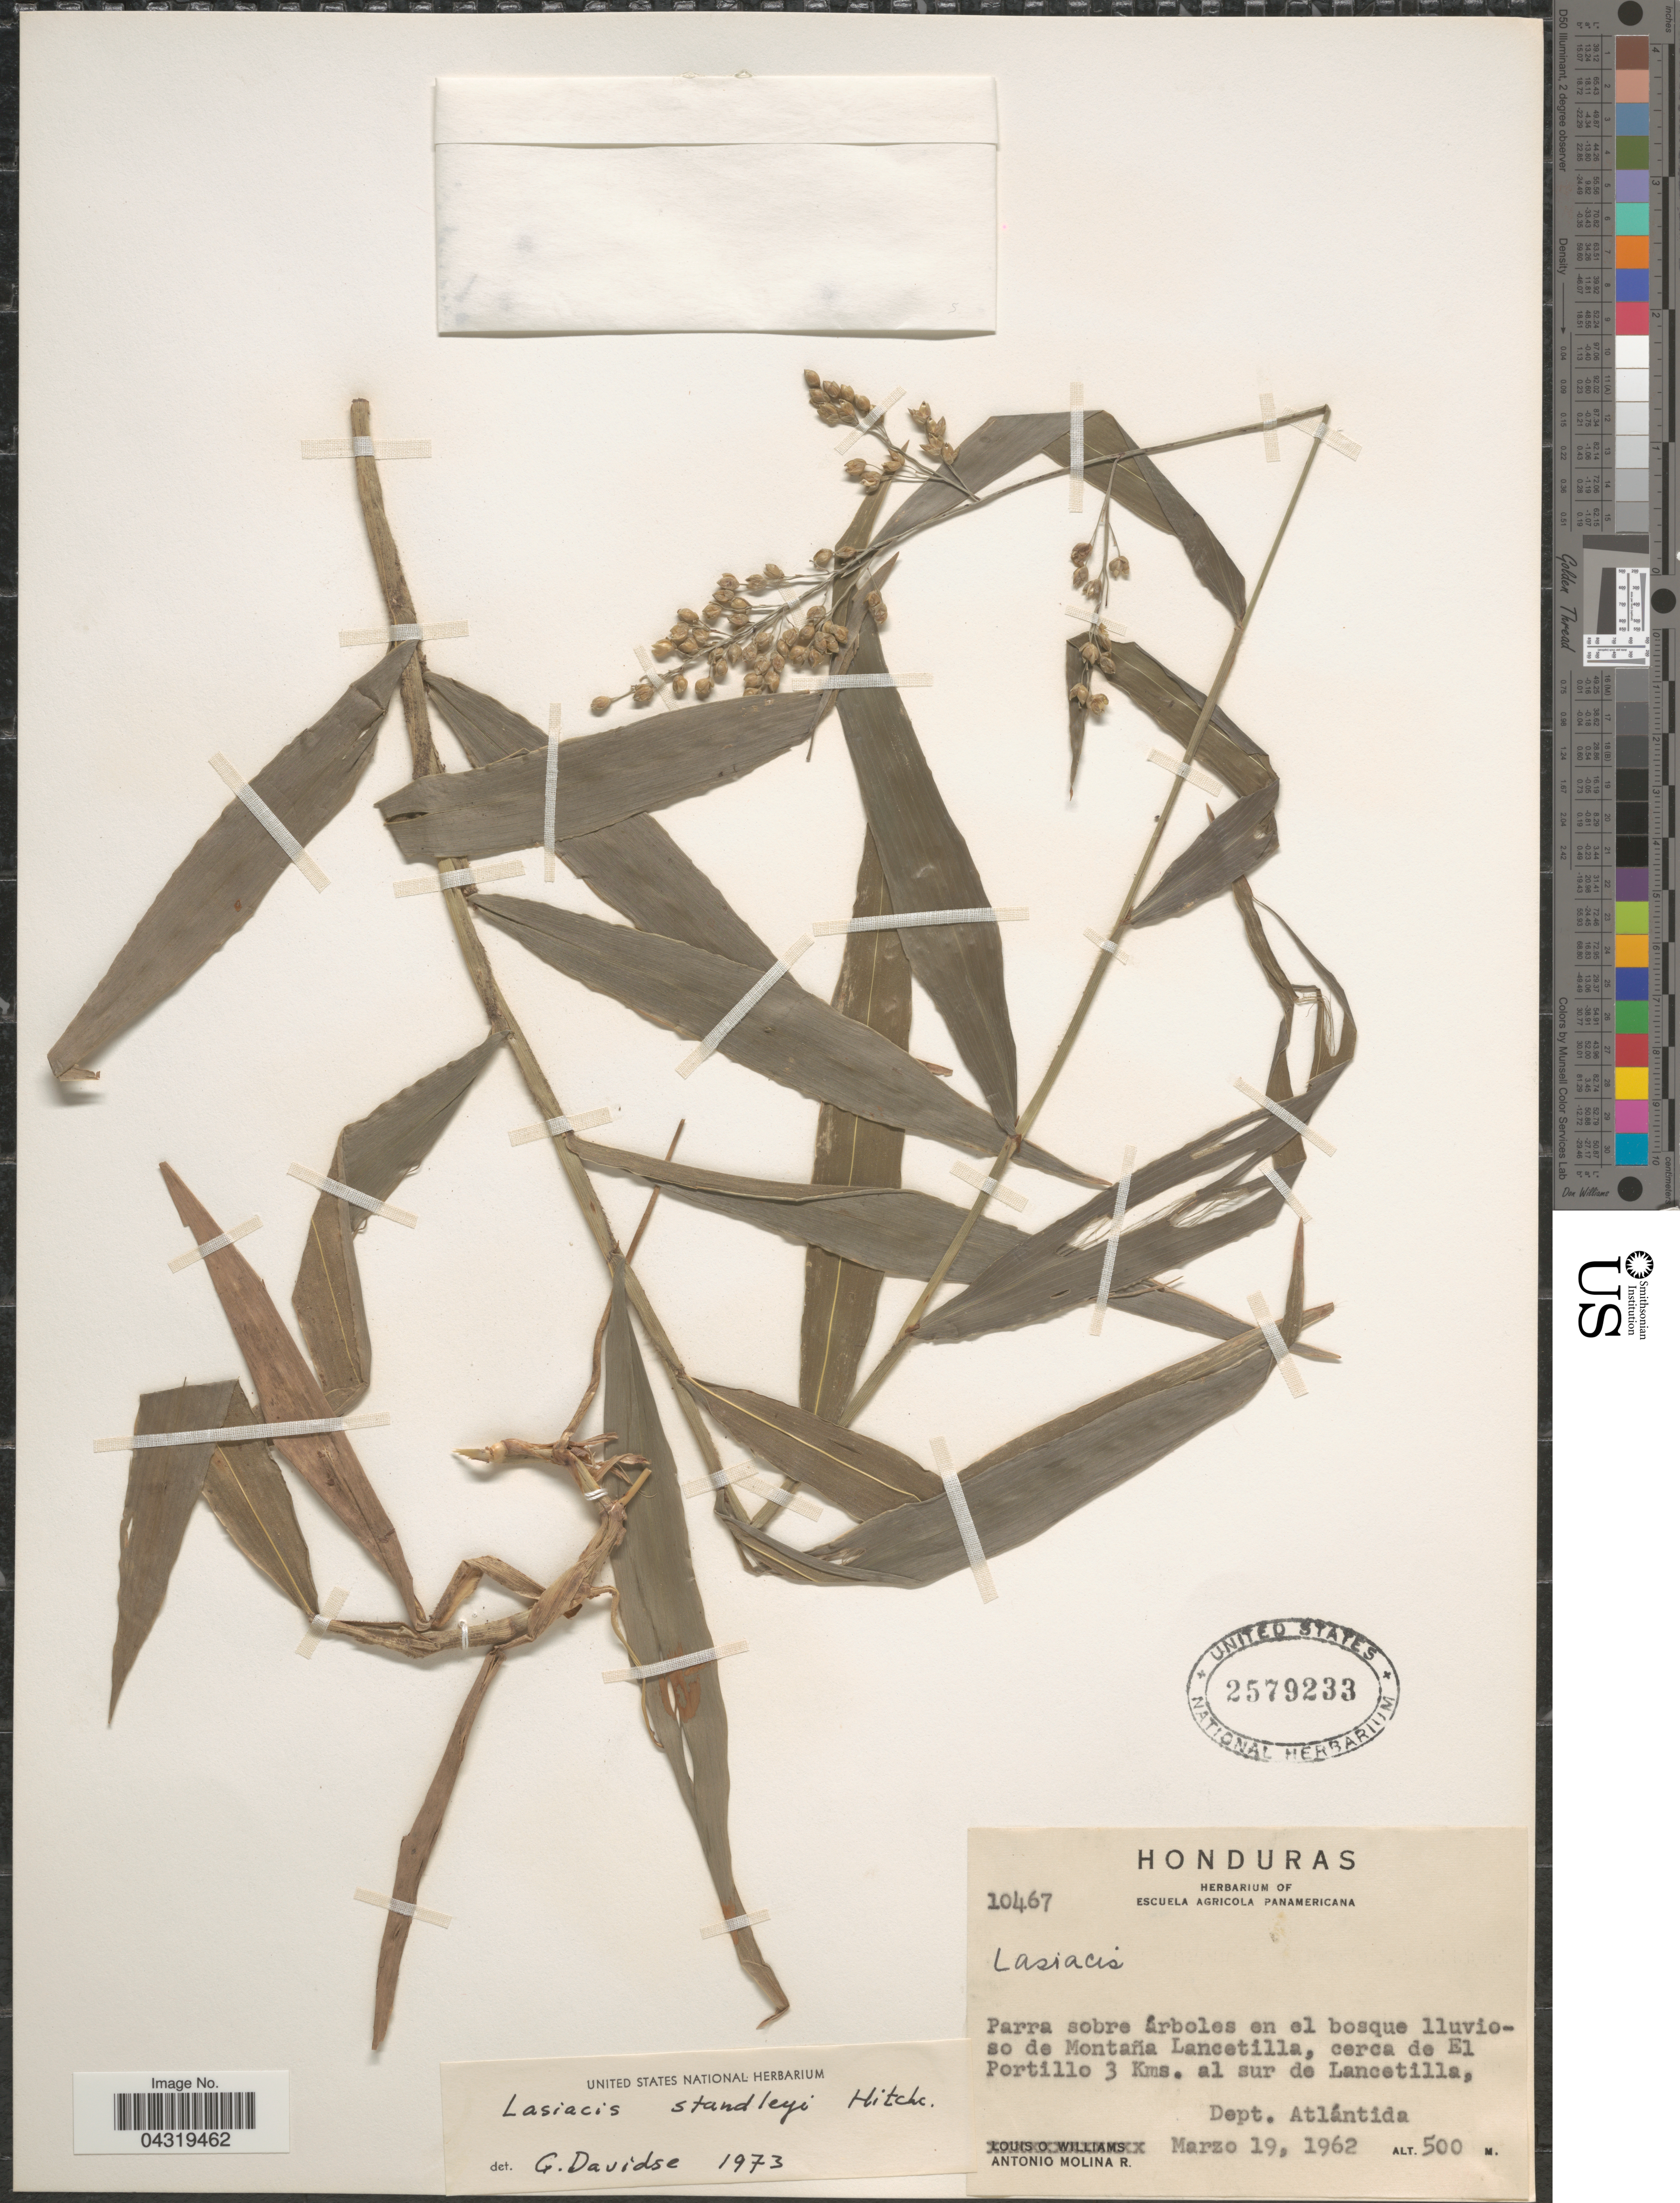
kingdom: Plantae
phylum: Tracheophyta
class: Liliopsida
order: Poales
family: Poaceae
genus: Lasiacis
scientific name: Lasiacis standleyi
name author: Hitchc.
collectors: A. Molina R.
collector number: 10467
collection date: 1962-03-19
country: Honduras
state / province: Atlantida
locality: Parra sobre árboles en el bosque lluvioso de Montaña Lancetilla, cerca de El Portillo 3 Kms. al sur de Lancetilla, Dept. Atlántida.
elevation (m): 500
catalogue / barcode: US 2579233